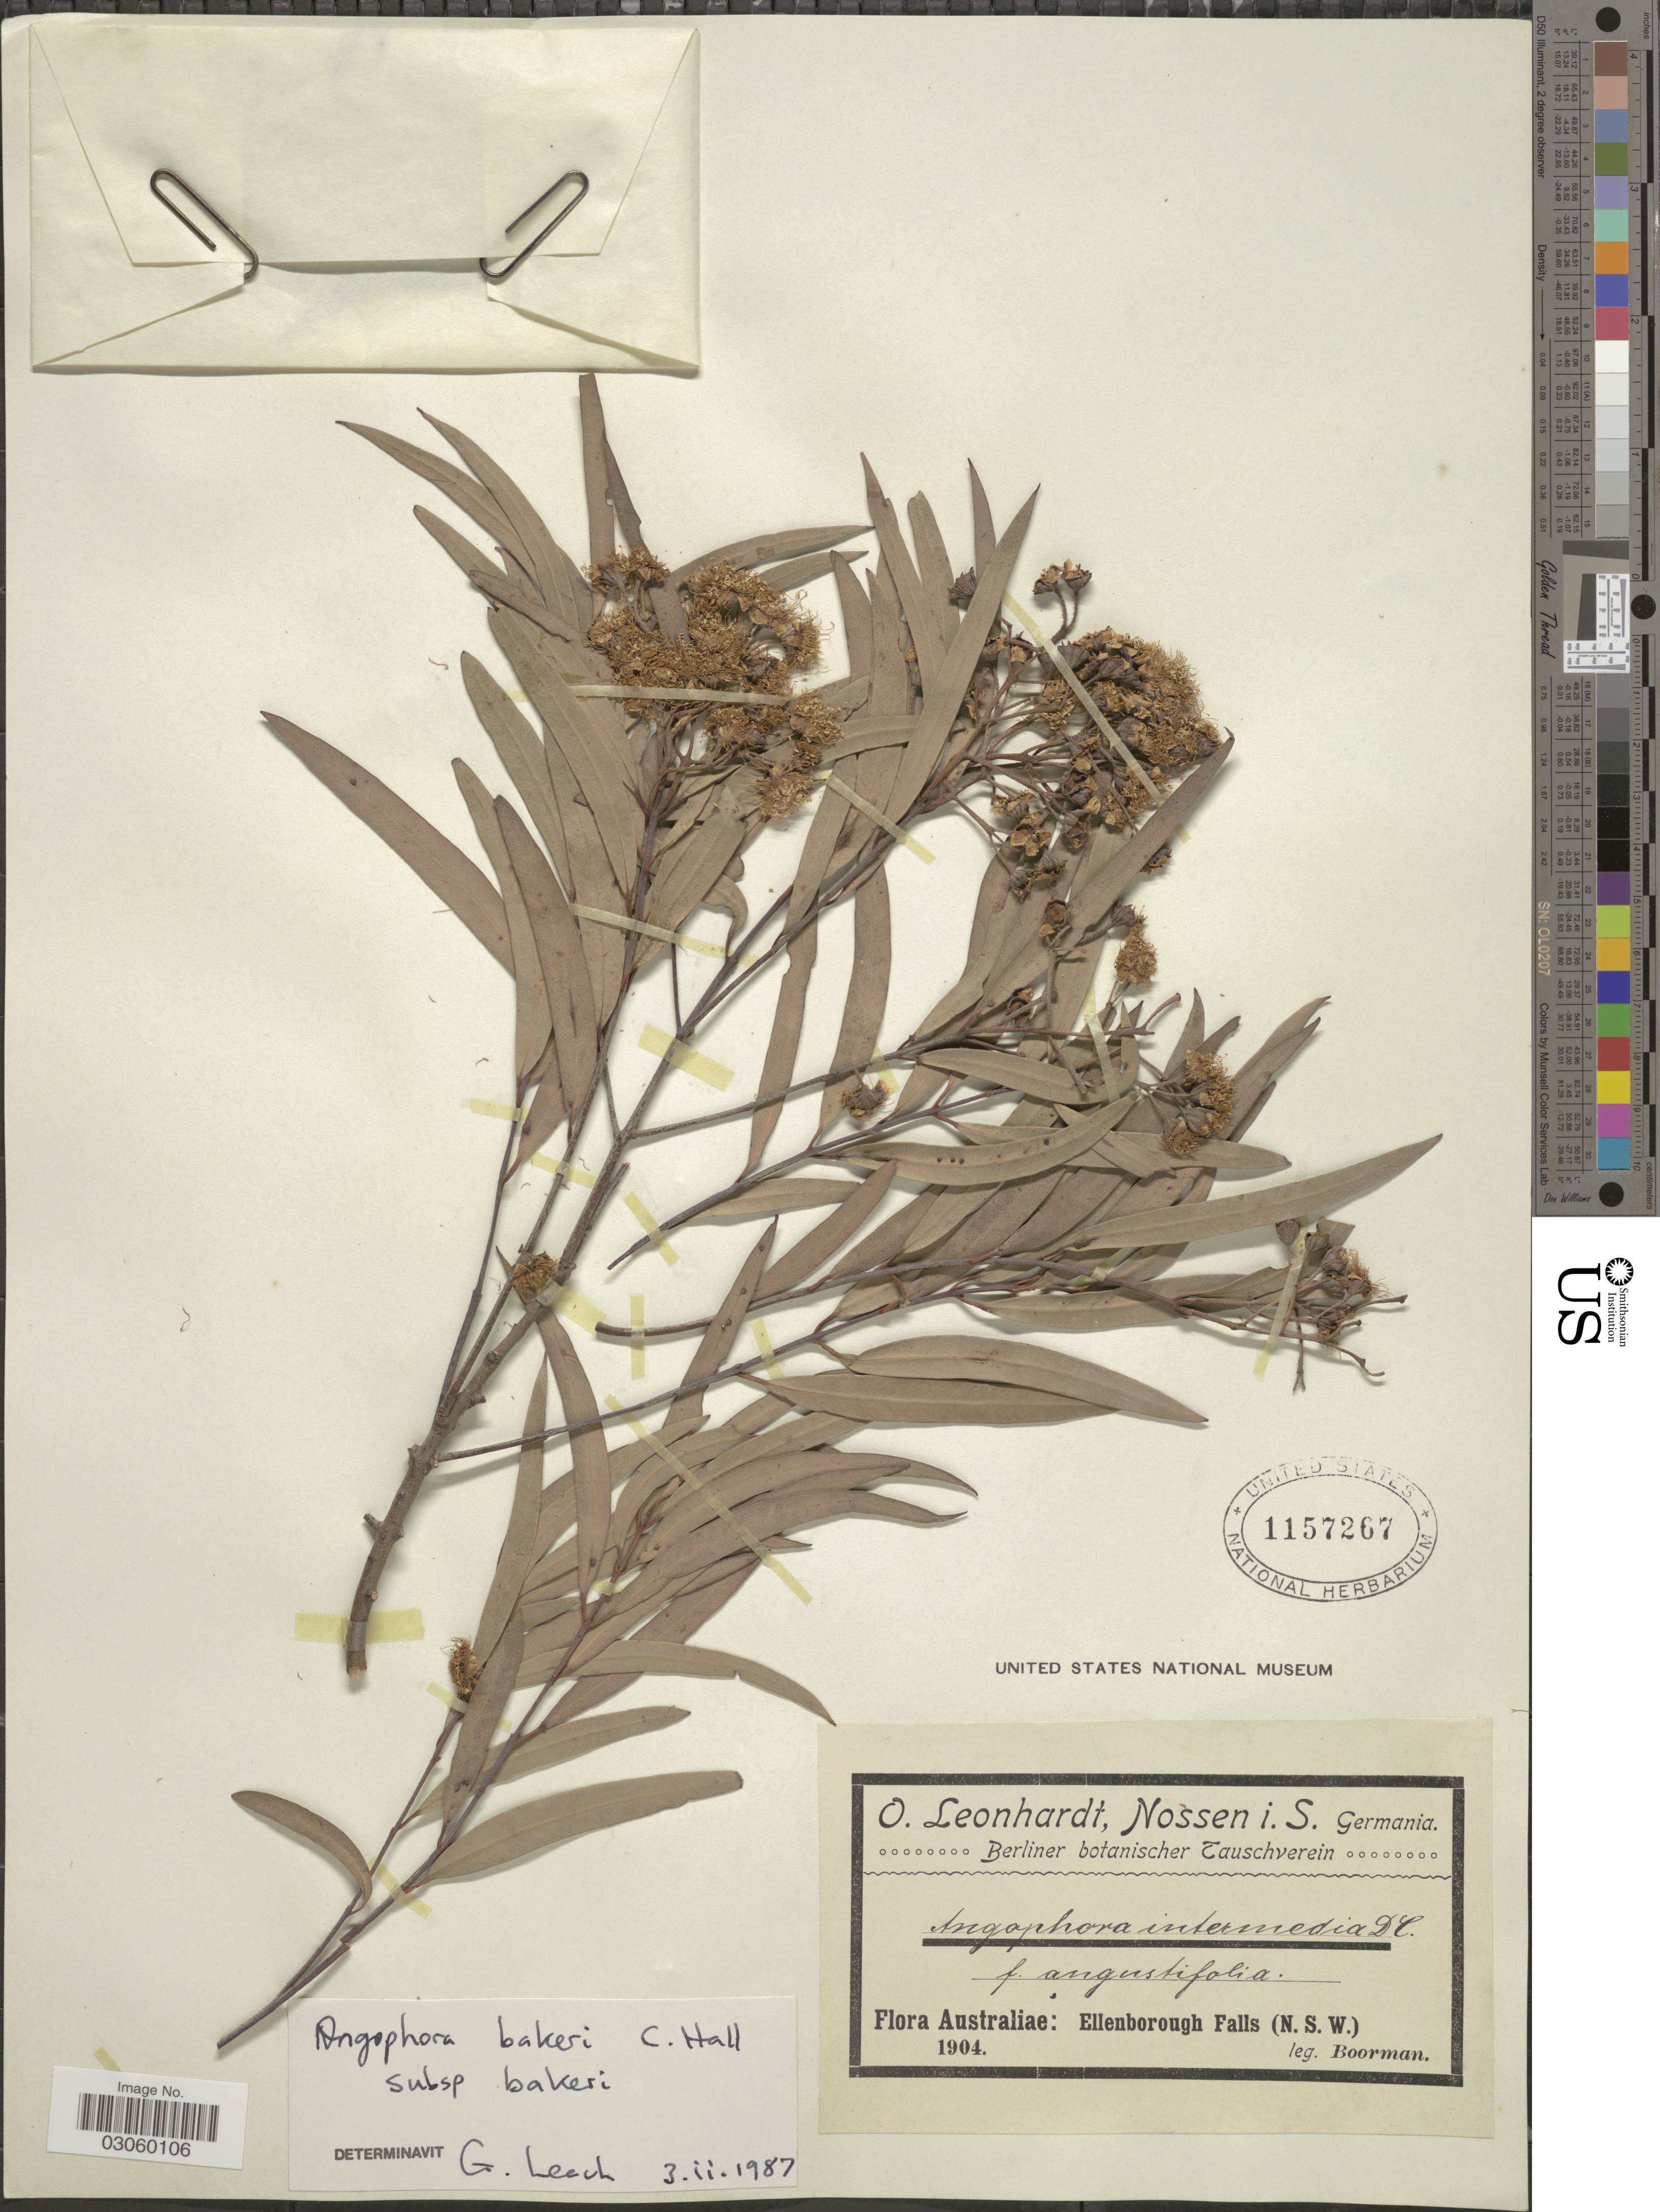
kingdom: Plantae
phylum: Tracheophyta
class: Magnoliopsida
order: Myrtales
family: Myrtaceae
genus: Angophora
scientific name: Angophora bakeri subsp. bakeri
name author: E.C. Hall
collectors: -. Boorman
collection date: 1904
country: Australia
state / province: New South Wales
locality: Ellenborough Falls.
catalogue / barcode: US 1157267